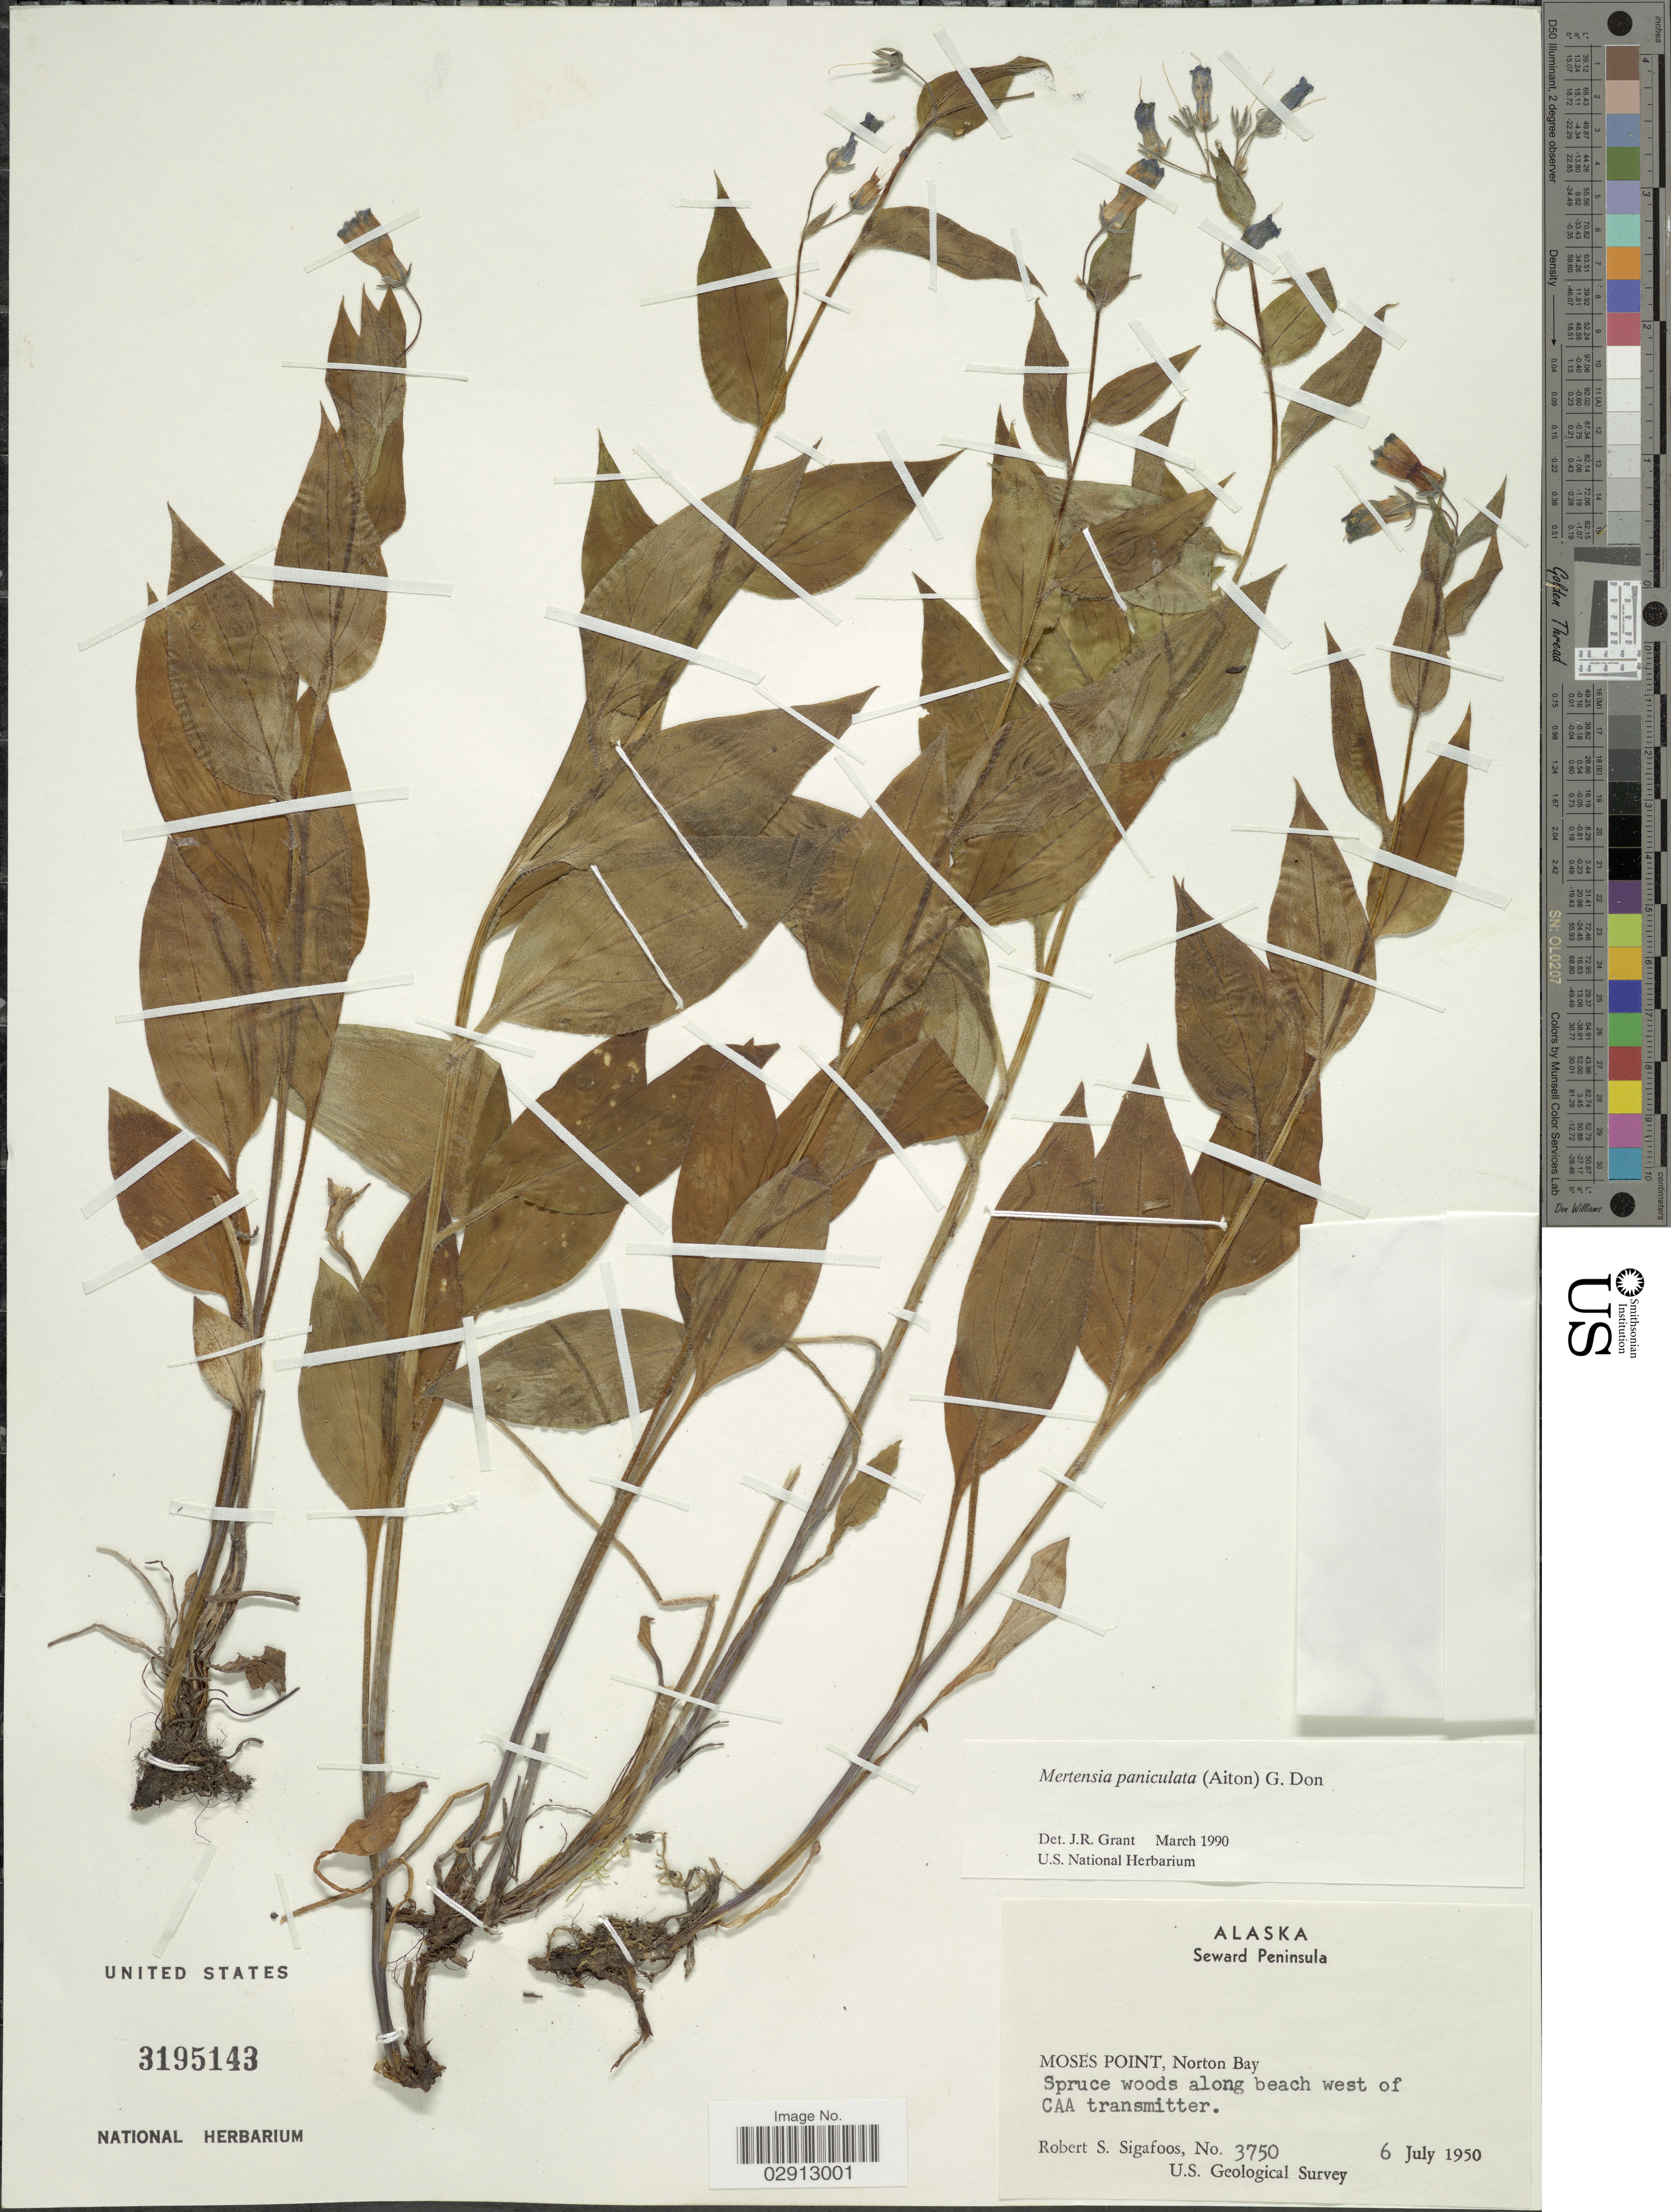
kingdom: Plantae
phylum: Tracheophyta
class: Magnoliopsida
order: Boraginales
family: Boraginaceae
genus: Mertensia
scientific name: Mertensia paniculata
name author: (Aiton) G. Don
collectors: R. Sigafoos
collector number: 3750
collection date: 1950-07-06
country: United States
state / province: Alaska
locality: Seward Peninsula. Moses Point, Norton Bay. Spruce woods along beach west of CAA transmitter.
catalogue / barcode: US 3195143